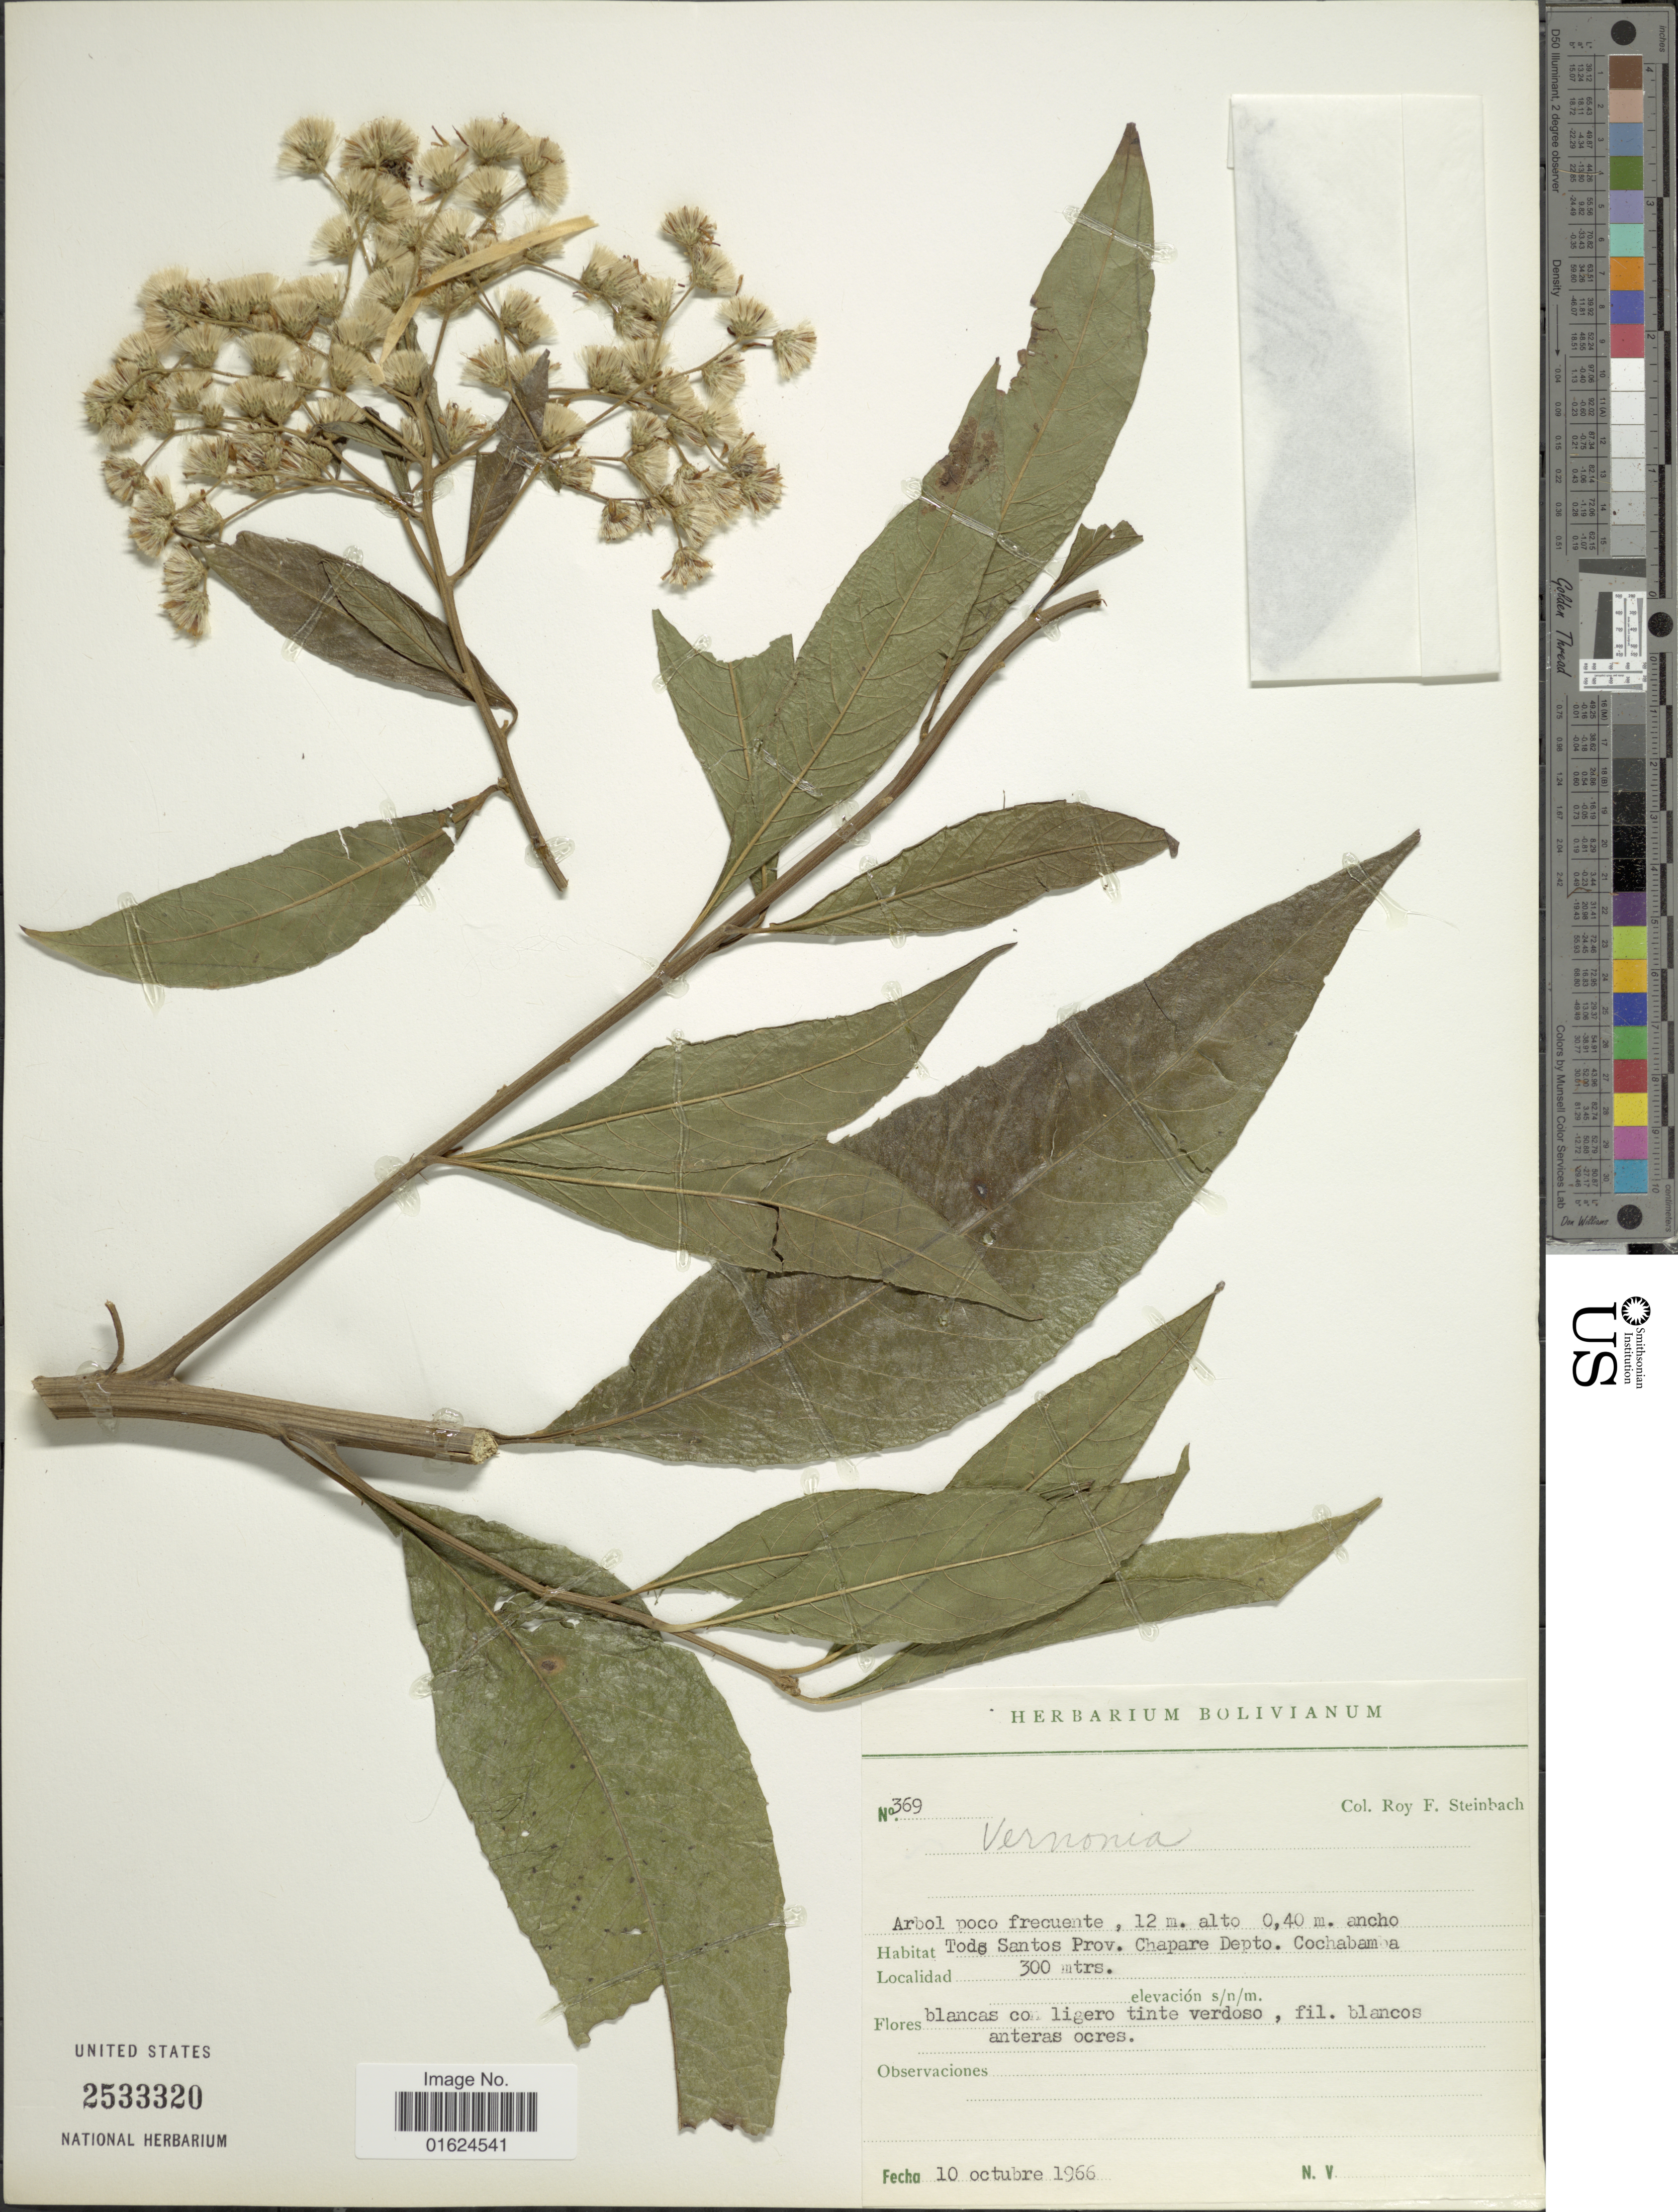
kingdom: Plantae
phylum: Tracheophyta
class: Magnoliopsida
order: Asterales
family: Asteraceae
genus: Vernonanthura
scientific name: Vernonanthura patens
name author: (Kunth) H. Rob.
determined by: Renon, Polla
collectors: R. F. Steinbach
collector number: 369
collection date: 1966-10-10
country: Bolivia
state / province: Cochabamba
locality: Todos Santos Prov. Chapare Depto Cochabamba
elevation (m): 300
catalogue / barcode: US 2533320